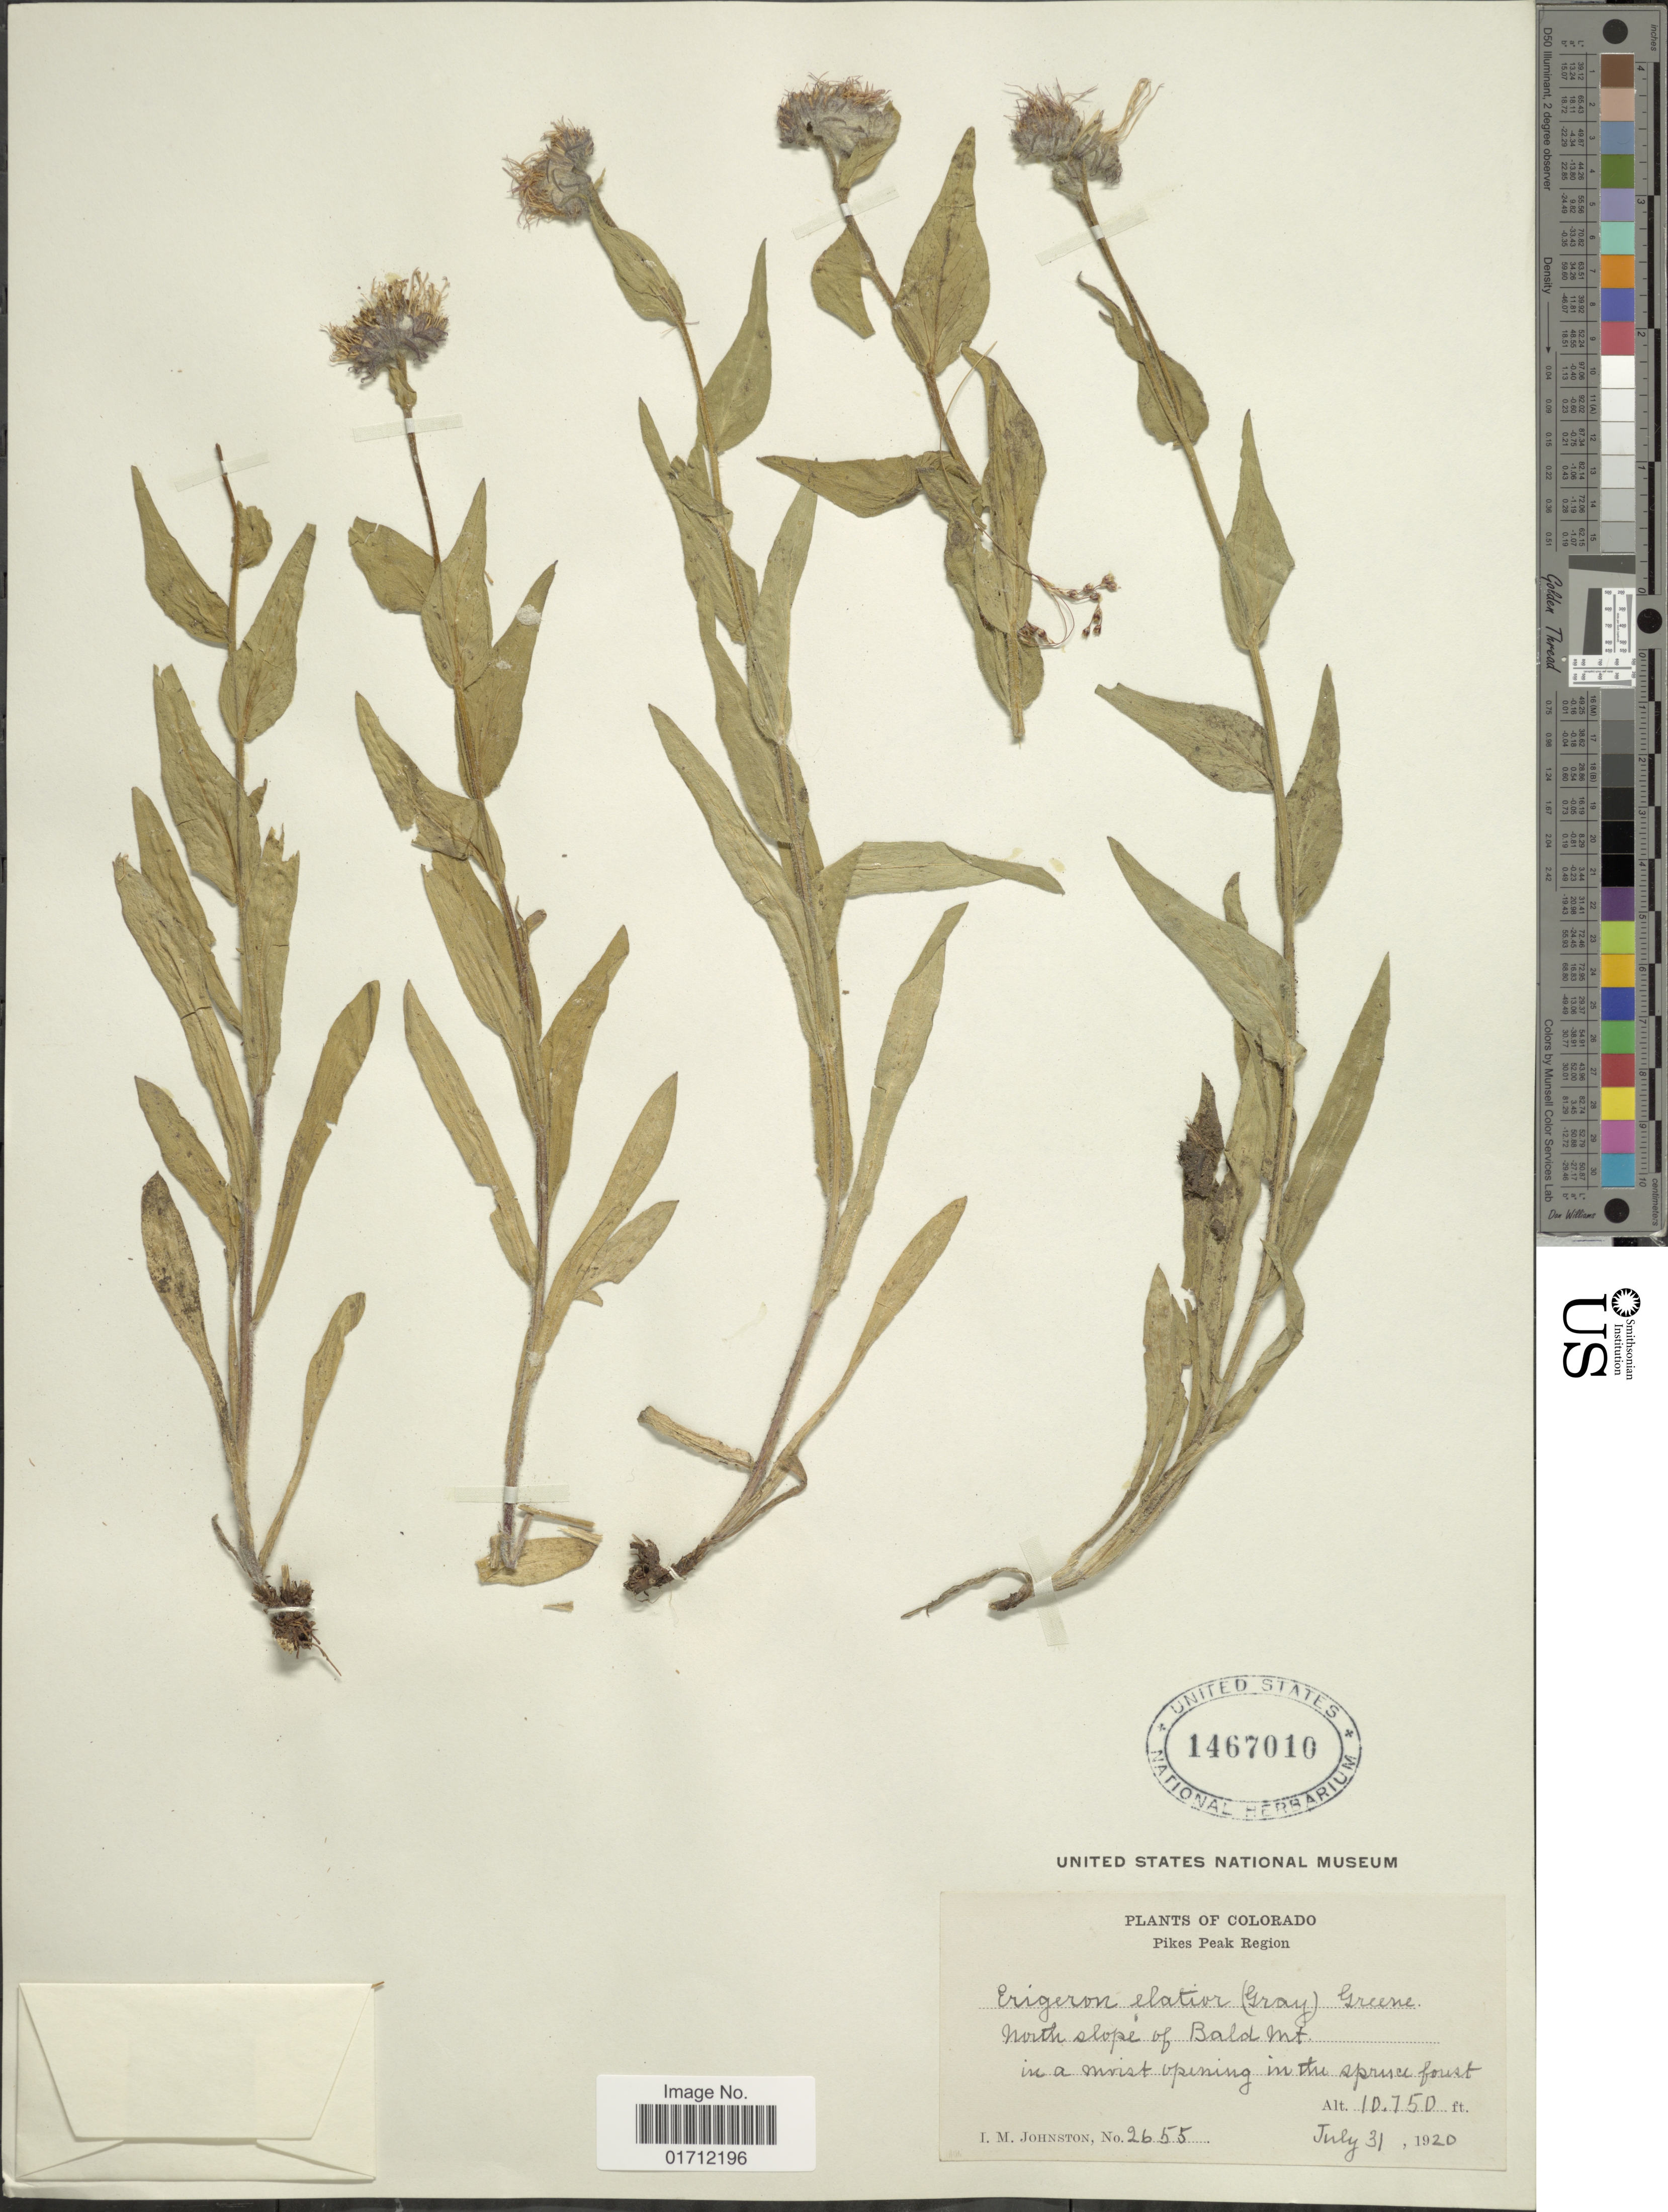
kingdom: Plantae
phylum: Tracheophyta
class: Magnoliopsida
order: Asterales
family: Asteraceae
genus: Erigeron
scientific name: Erigeron elatior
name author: (A. Gray) Greene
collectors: I.M. Johnston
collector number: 2655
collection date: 1920-07-31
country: United States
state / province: Colorado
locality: North slopes of Bald Mt.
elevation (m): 3277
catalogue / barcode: US 1467010